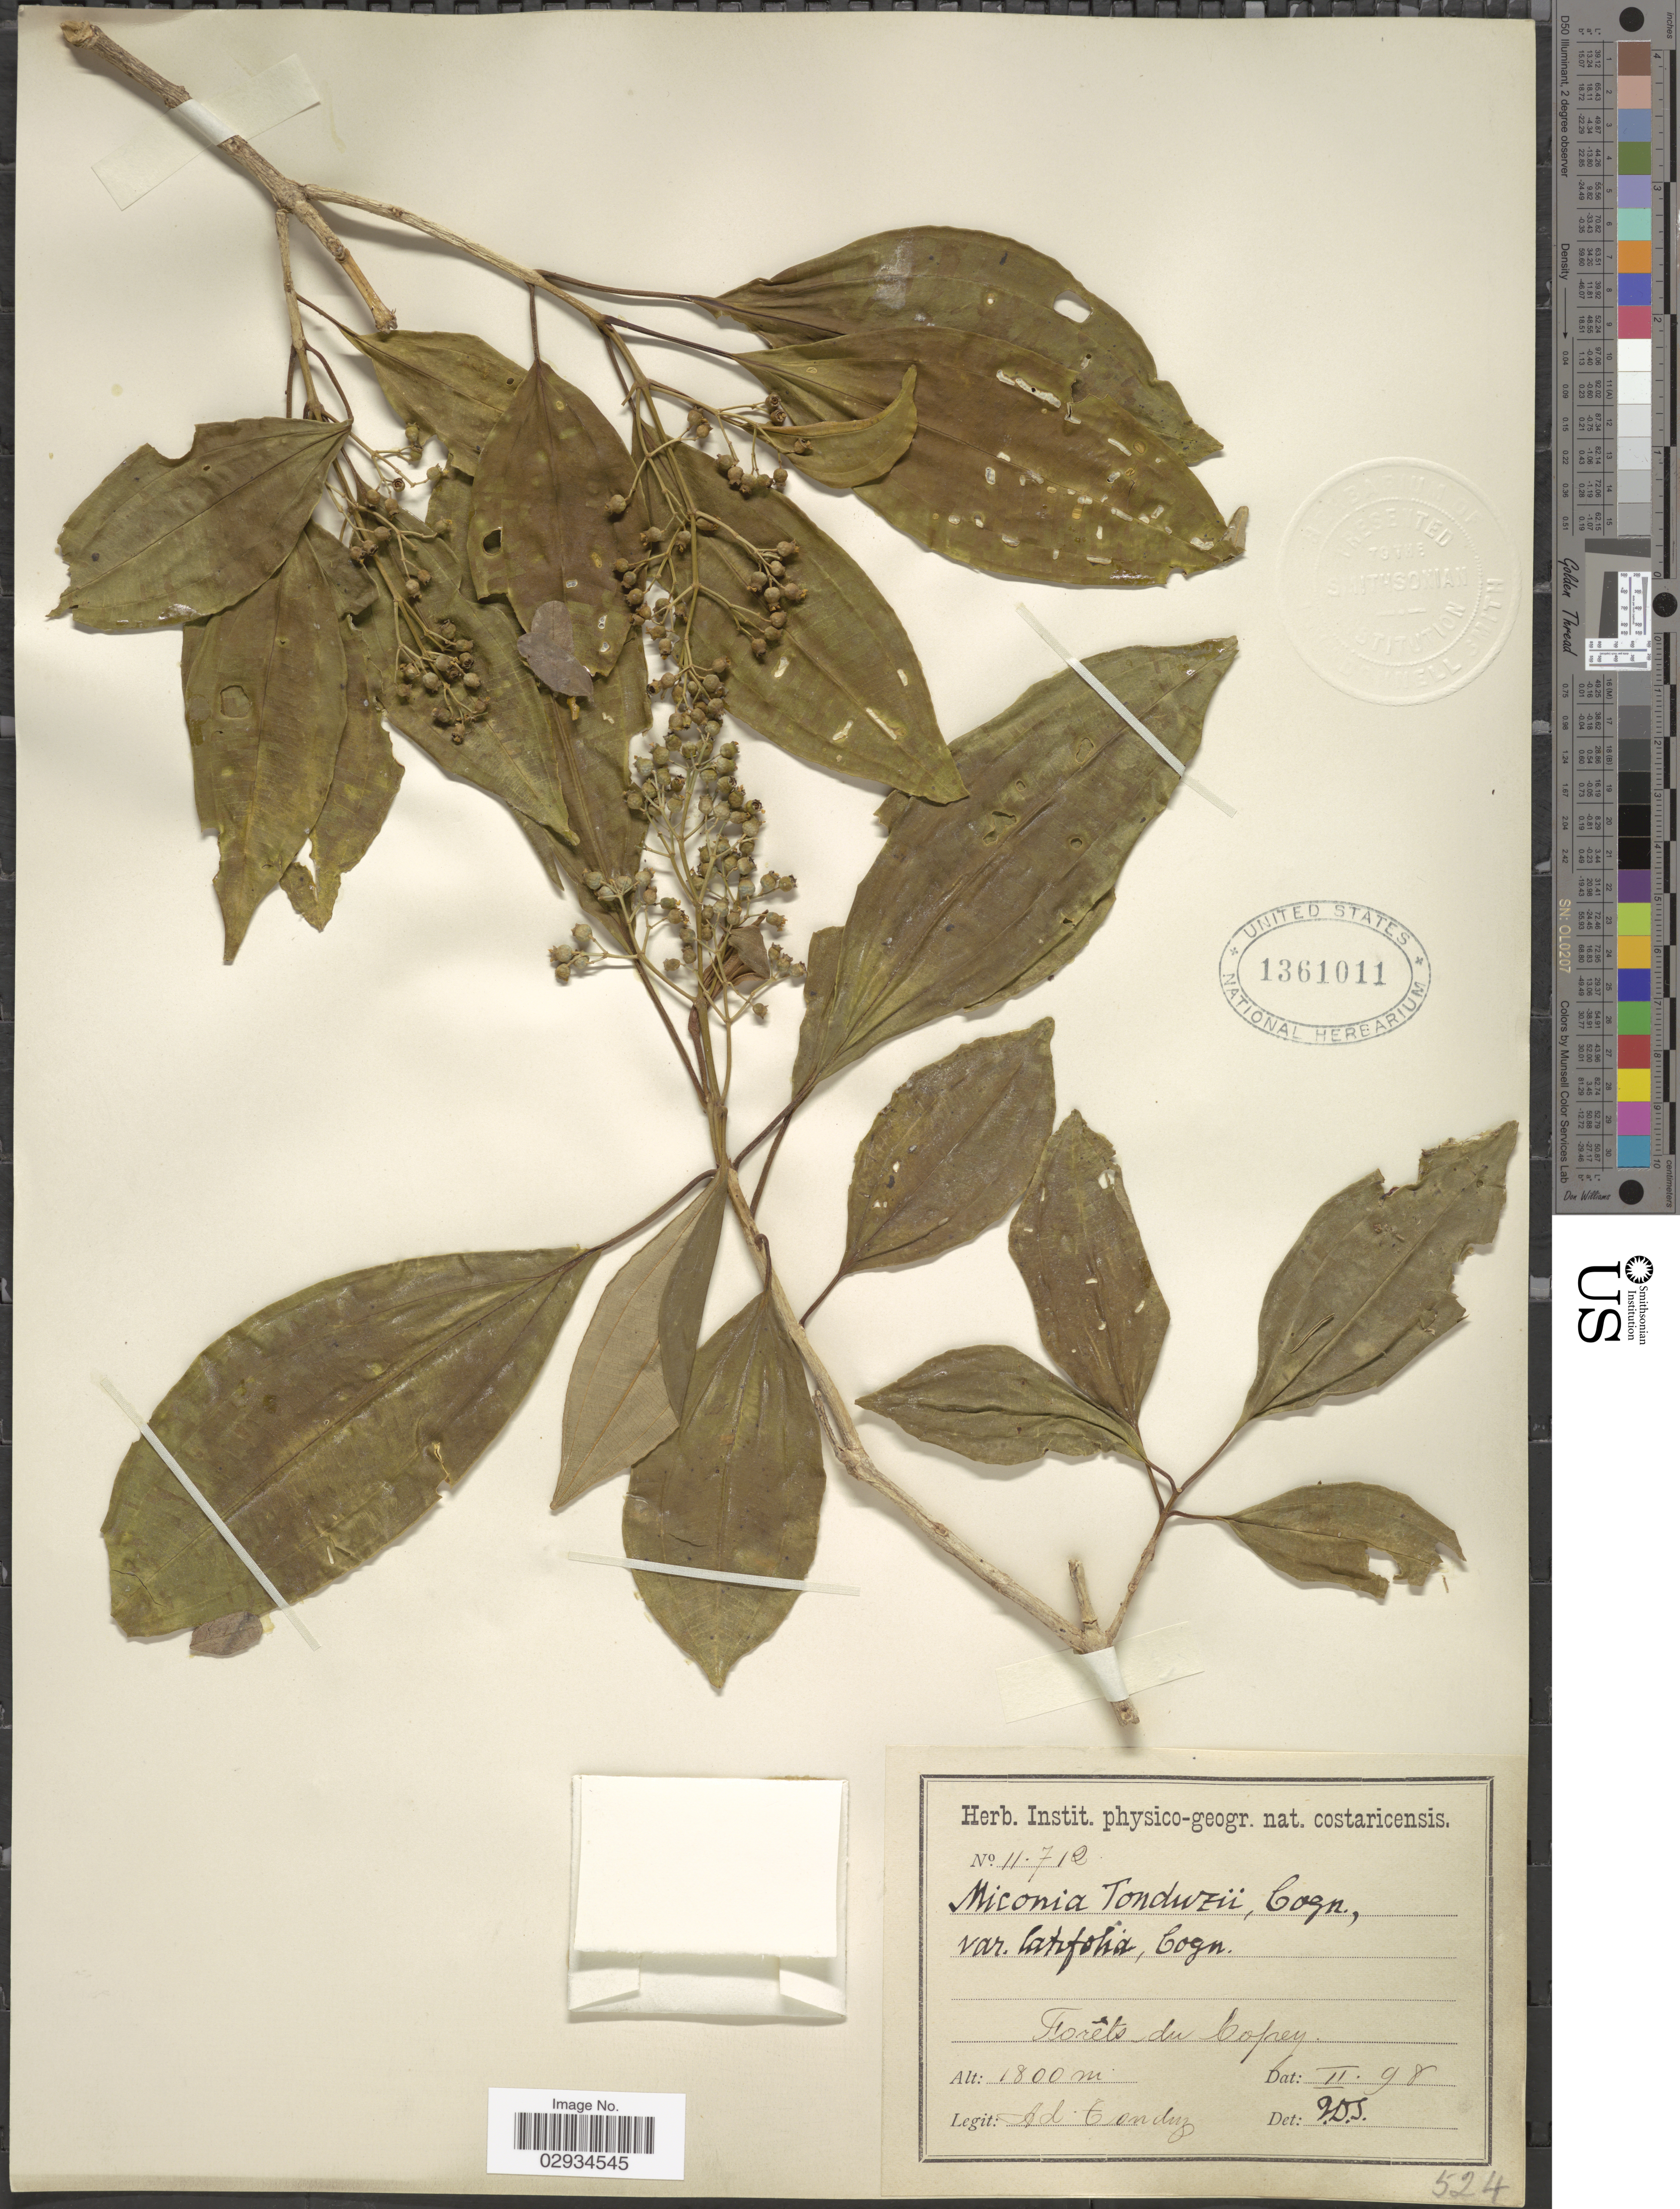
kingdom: Plantae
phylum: Tracheophyta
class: Magnoliopsida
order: Myrtales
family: Melastomataceae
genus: Miconia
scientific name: Miconia tonduzii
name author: Cogn. in A. DC.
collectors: A. Tonduz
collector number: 11712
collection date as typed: Transcribed d/m/y: /2/98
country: Costa Rica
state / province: San José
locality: Forêts du Copey.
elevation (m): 1800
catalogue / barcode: US 1361011